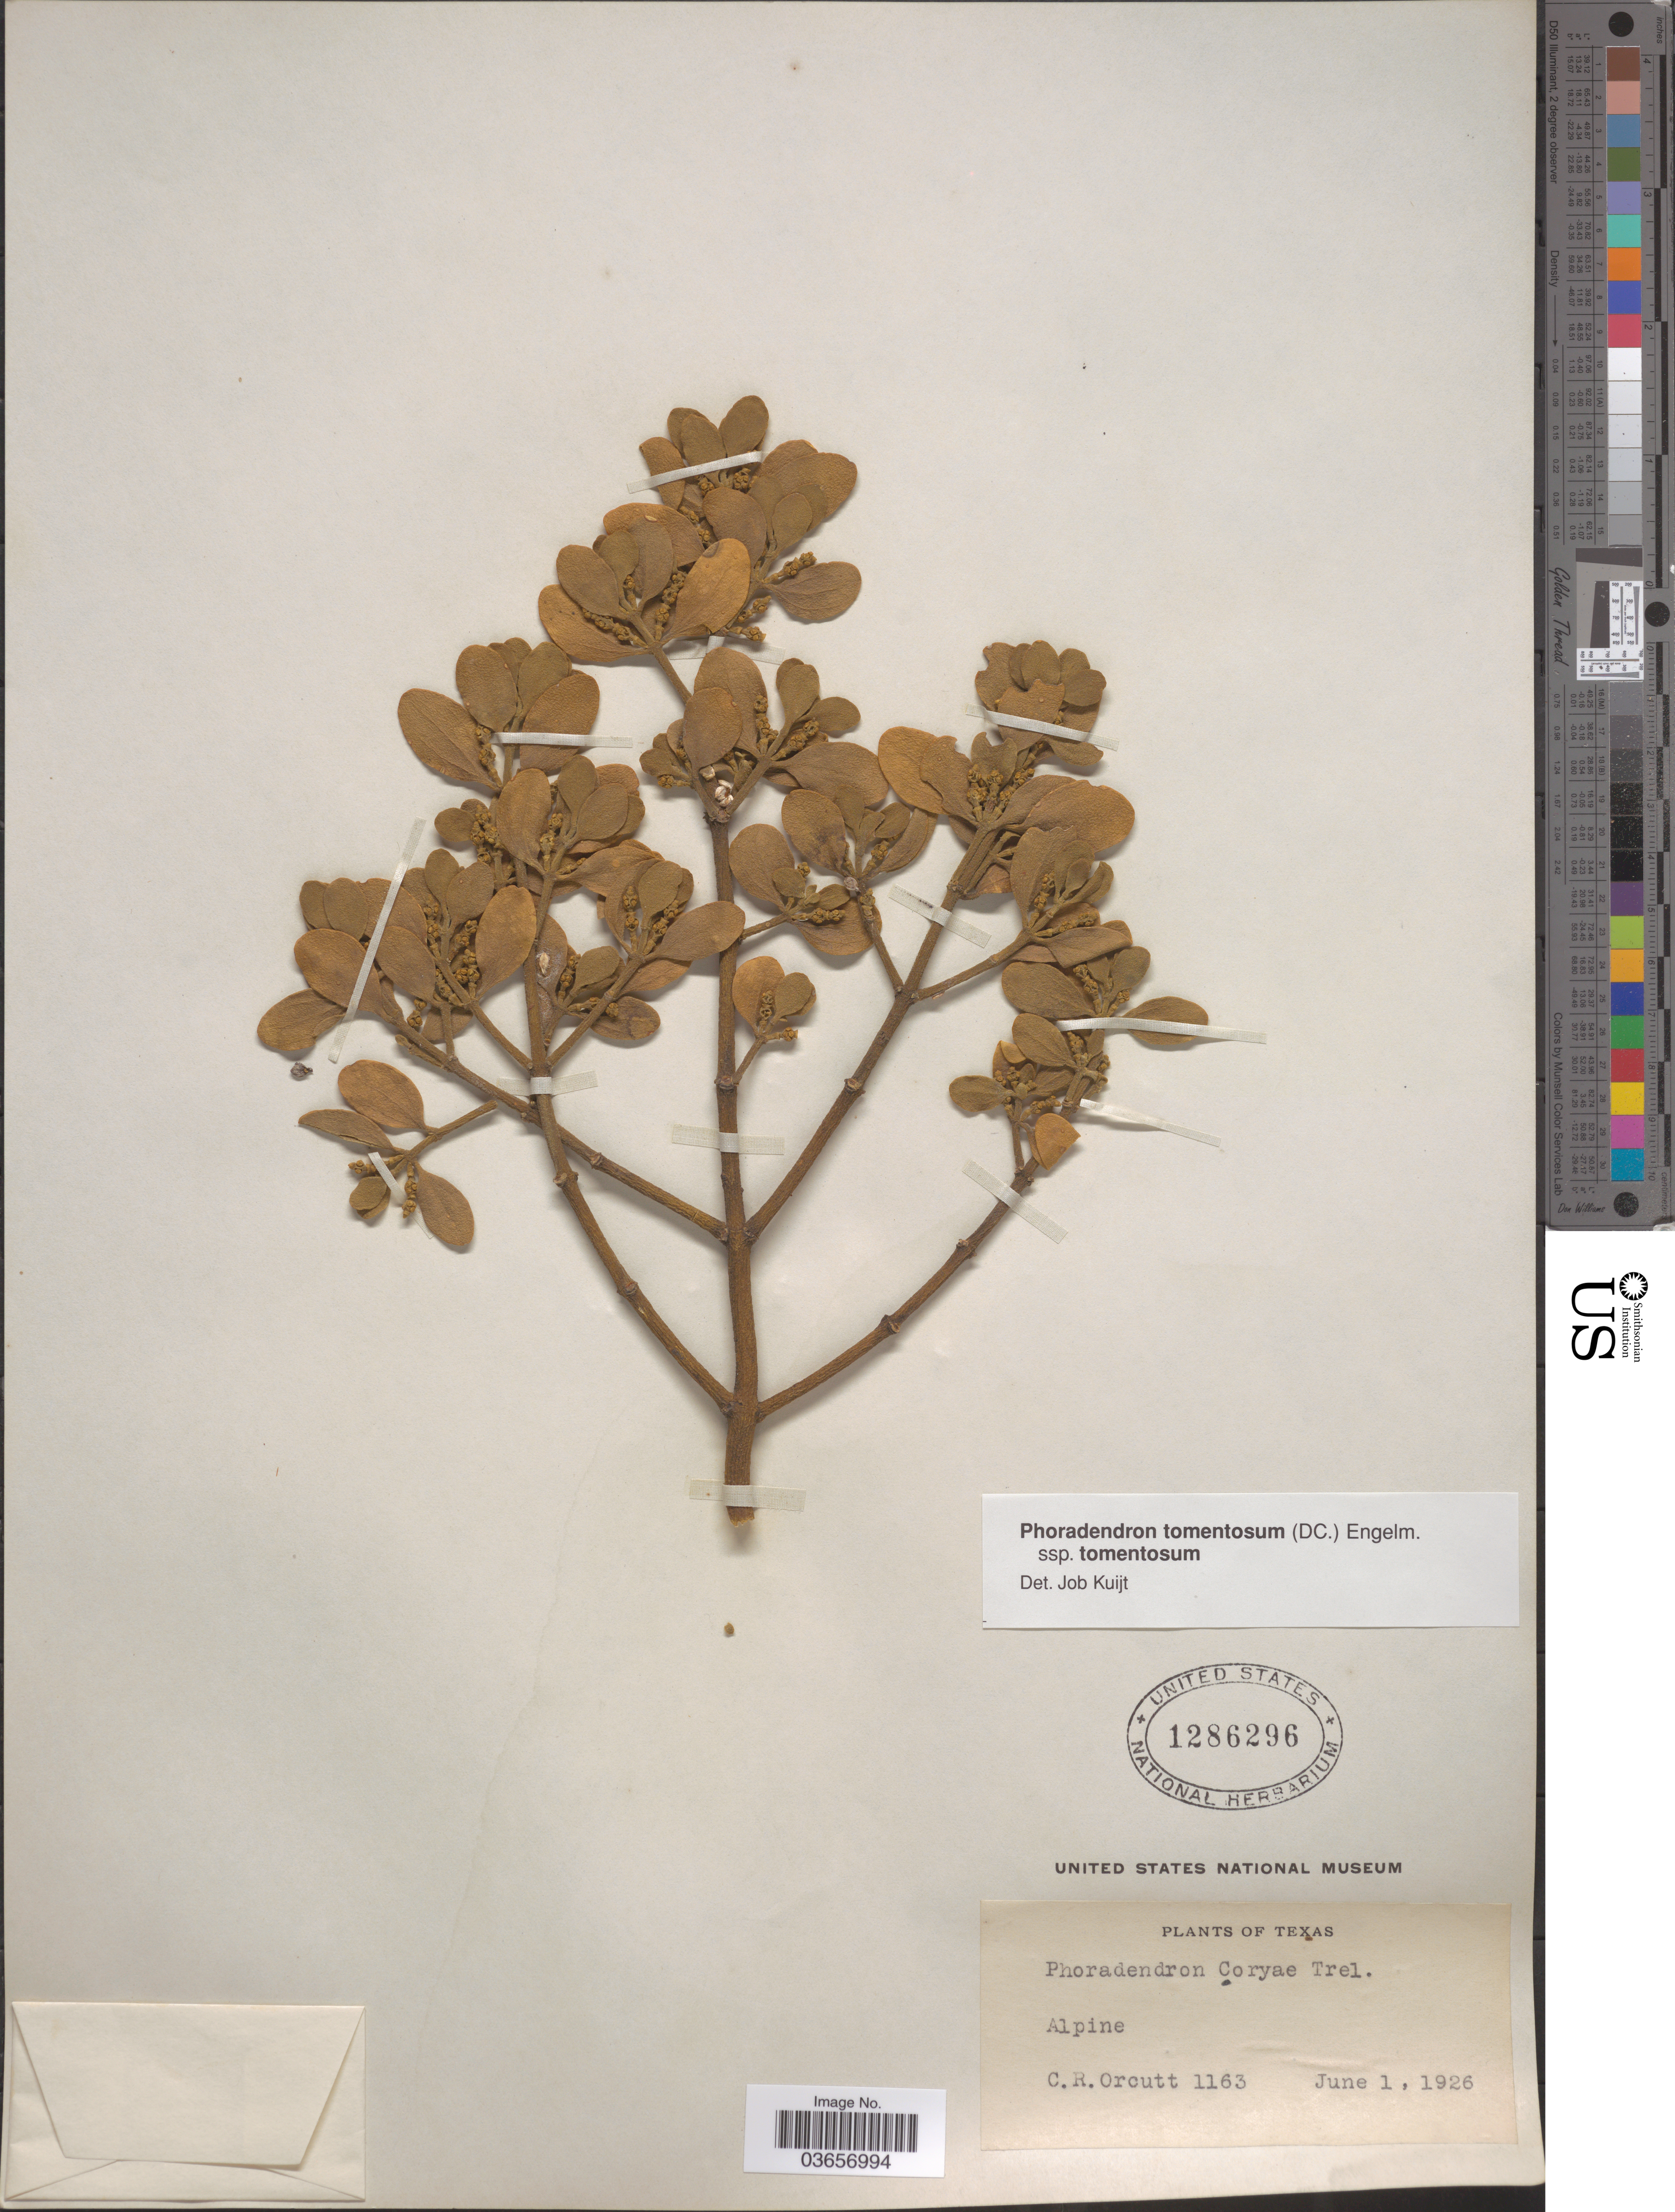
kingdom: Plantae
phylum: Tracheophyta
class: Magnoliopsida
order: Santalales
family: Viscaceae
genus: Phoradendron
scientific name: Phoradendron tomentosum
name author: DC.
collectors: C. R. Orcutt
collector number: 1163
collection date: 1926-06-01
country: United States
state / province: Texas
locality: Alpine.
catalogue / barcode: US 1286296